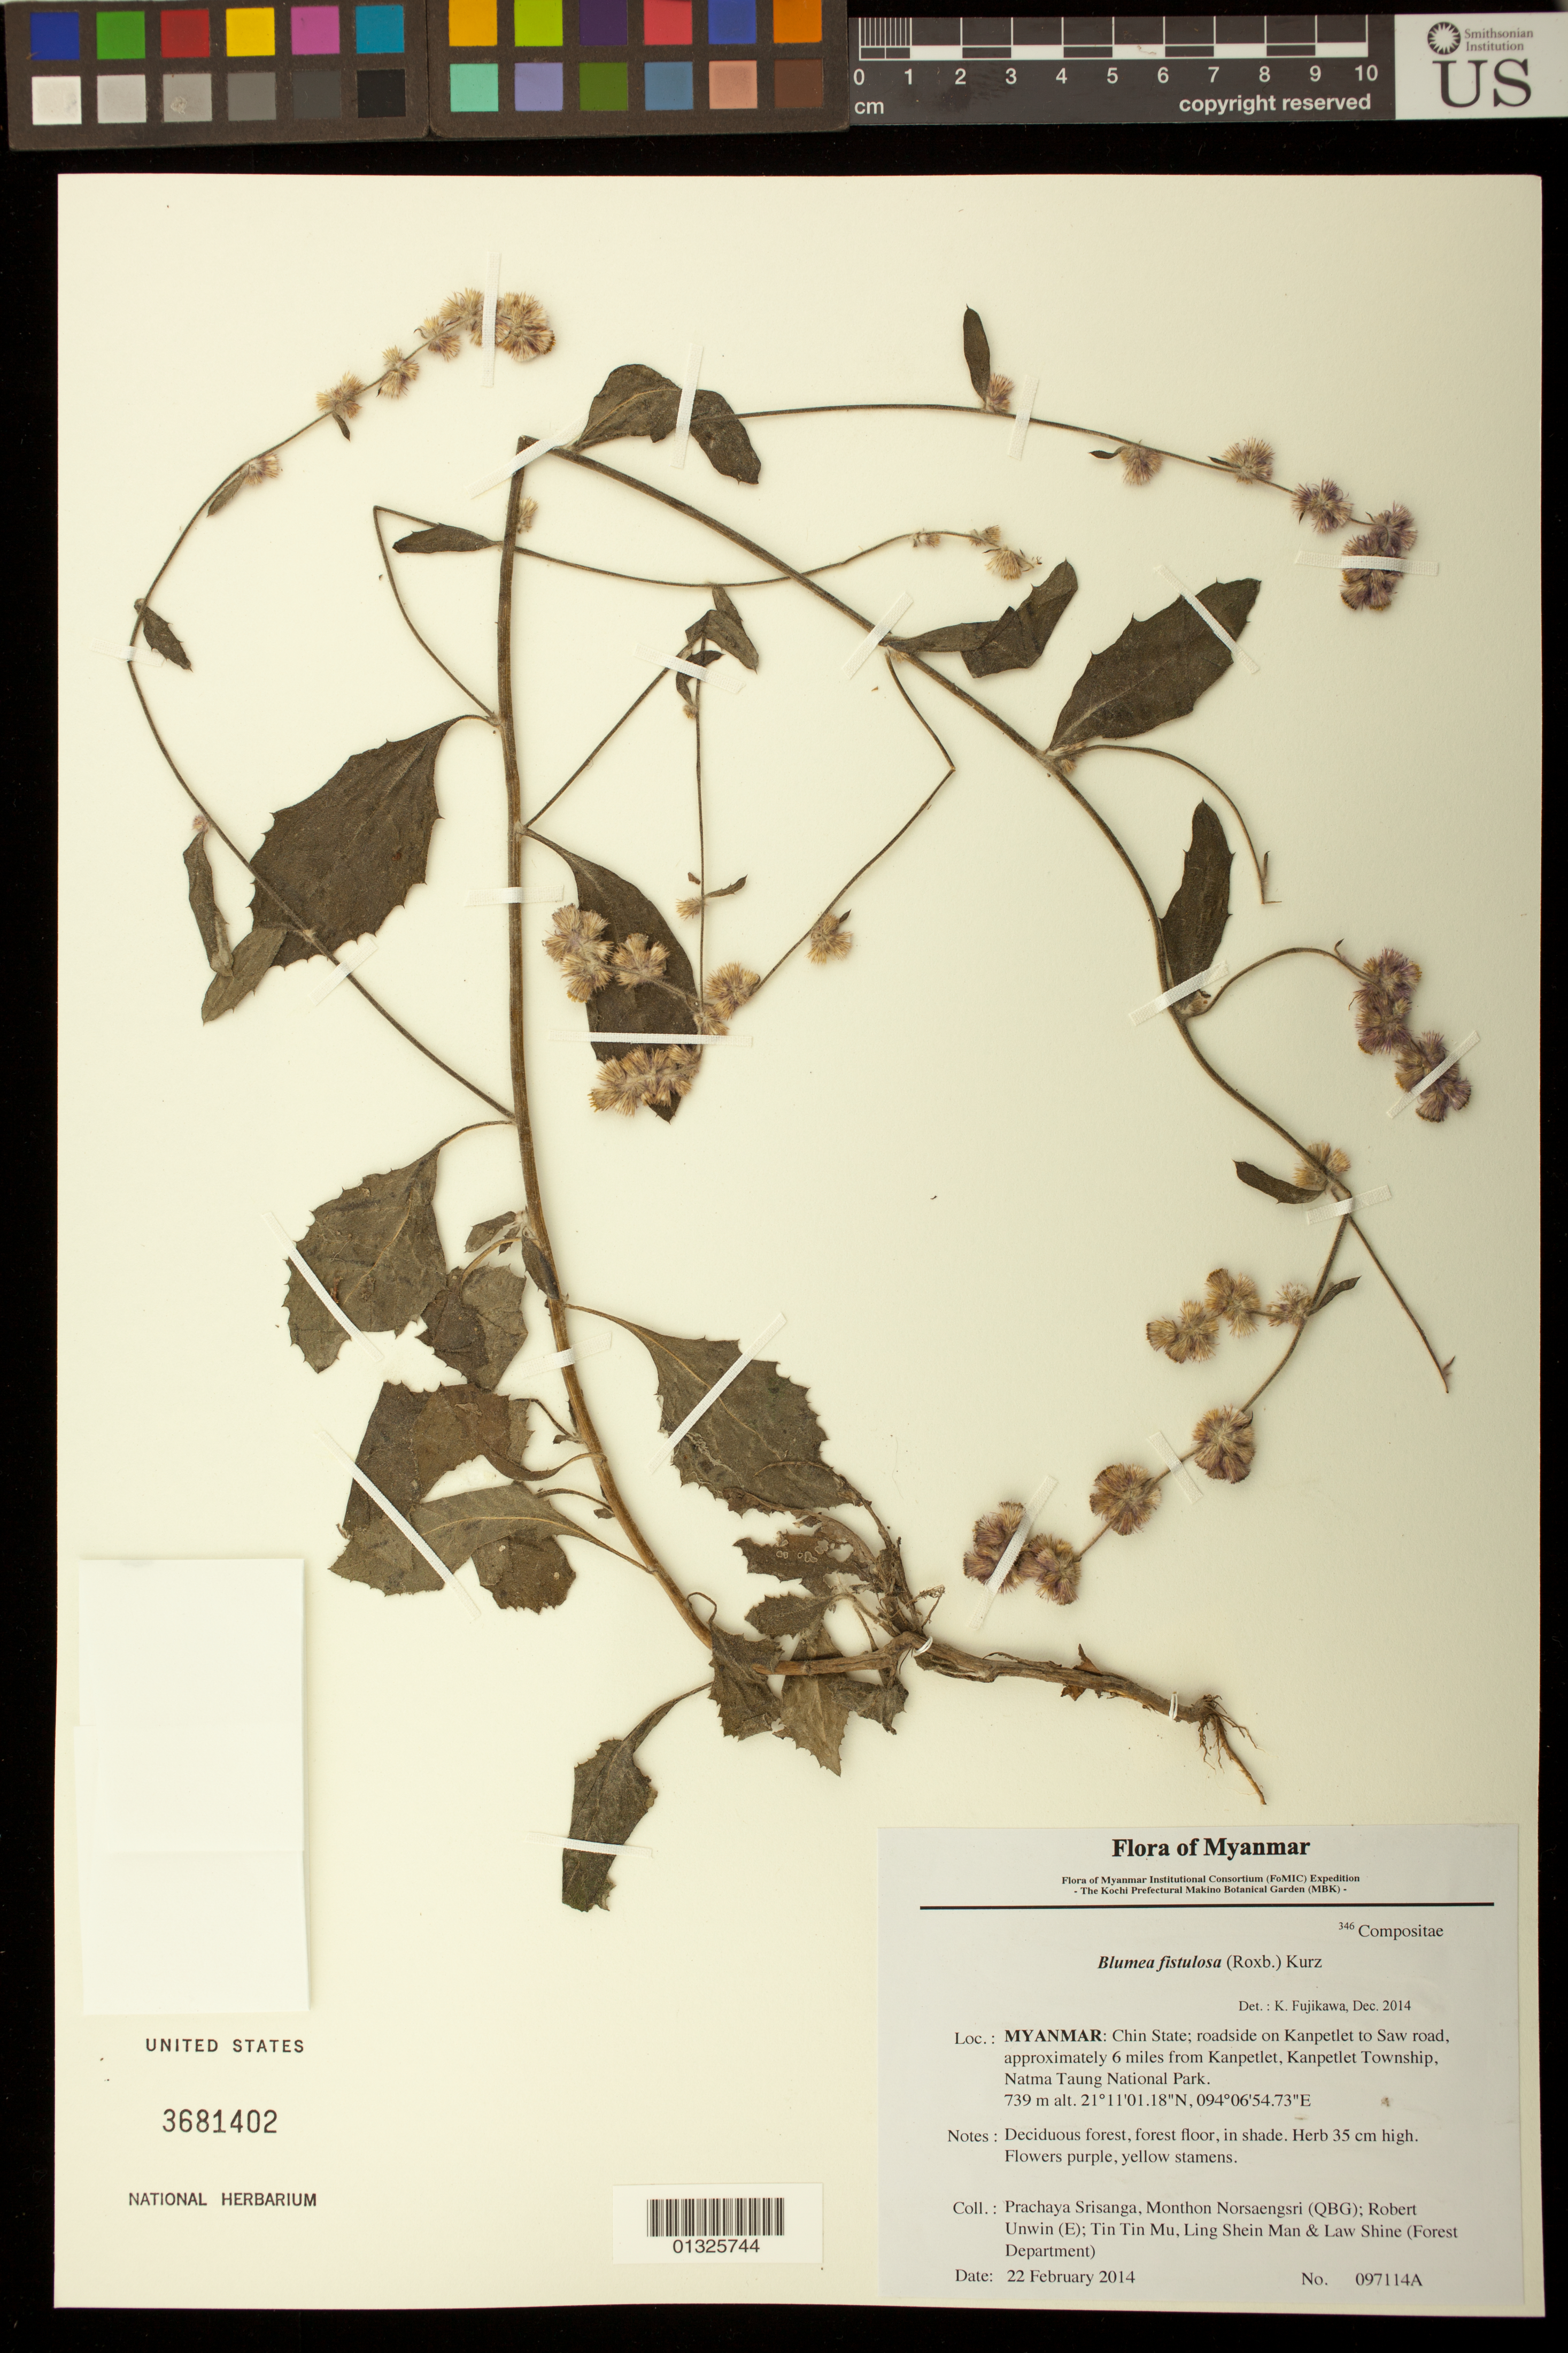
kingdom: Plantae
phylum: Tracheophyta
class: Magnoliopsida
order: Asterales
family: Asteraceae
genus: Blumea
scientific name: Blumea fistulosa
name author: (Roxb.) Kurz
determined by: Fujikawa, Kazumi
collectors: P. Srisanga, M. Norsaengsri, R. Unwin, Tin Tin Mu, Ling Shein Man & L. Shine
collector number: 97114A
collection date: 2014-02-22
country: Myanmar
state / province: Chin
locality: Roadside on Kanpetlet to Saw road, approximately 6 miles from Kanpetlet, Kanpetlet Township, Natma Taung National Park.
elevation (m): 739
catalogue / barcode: US 3681402